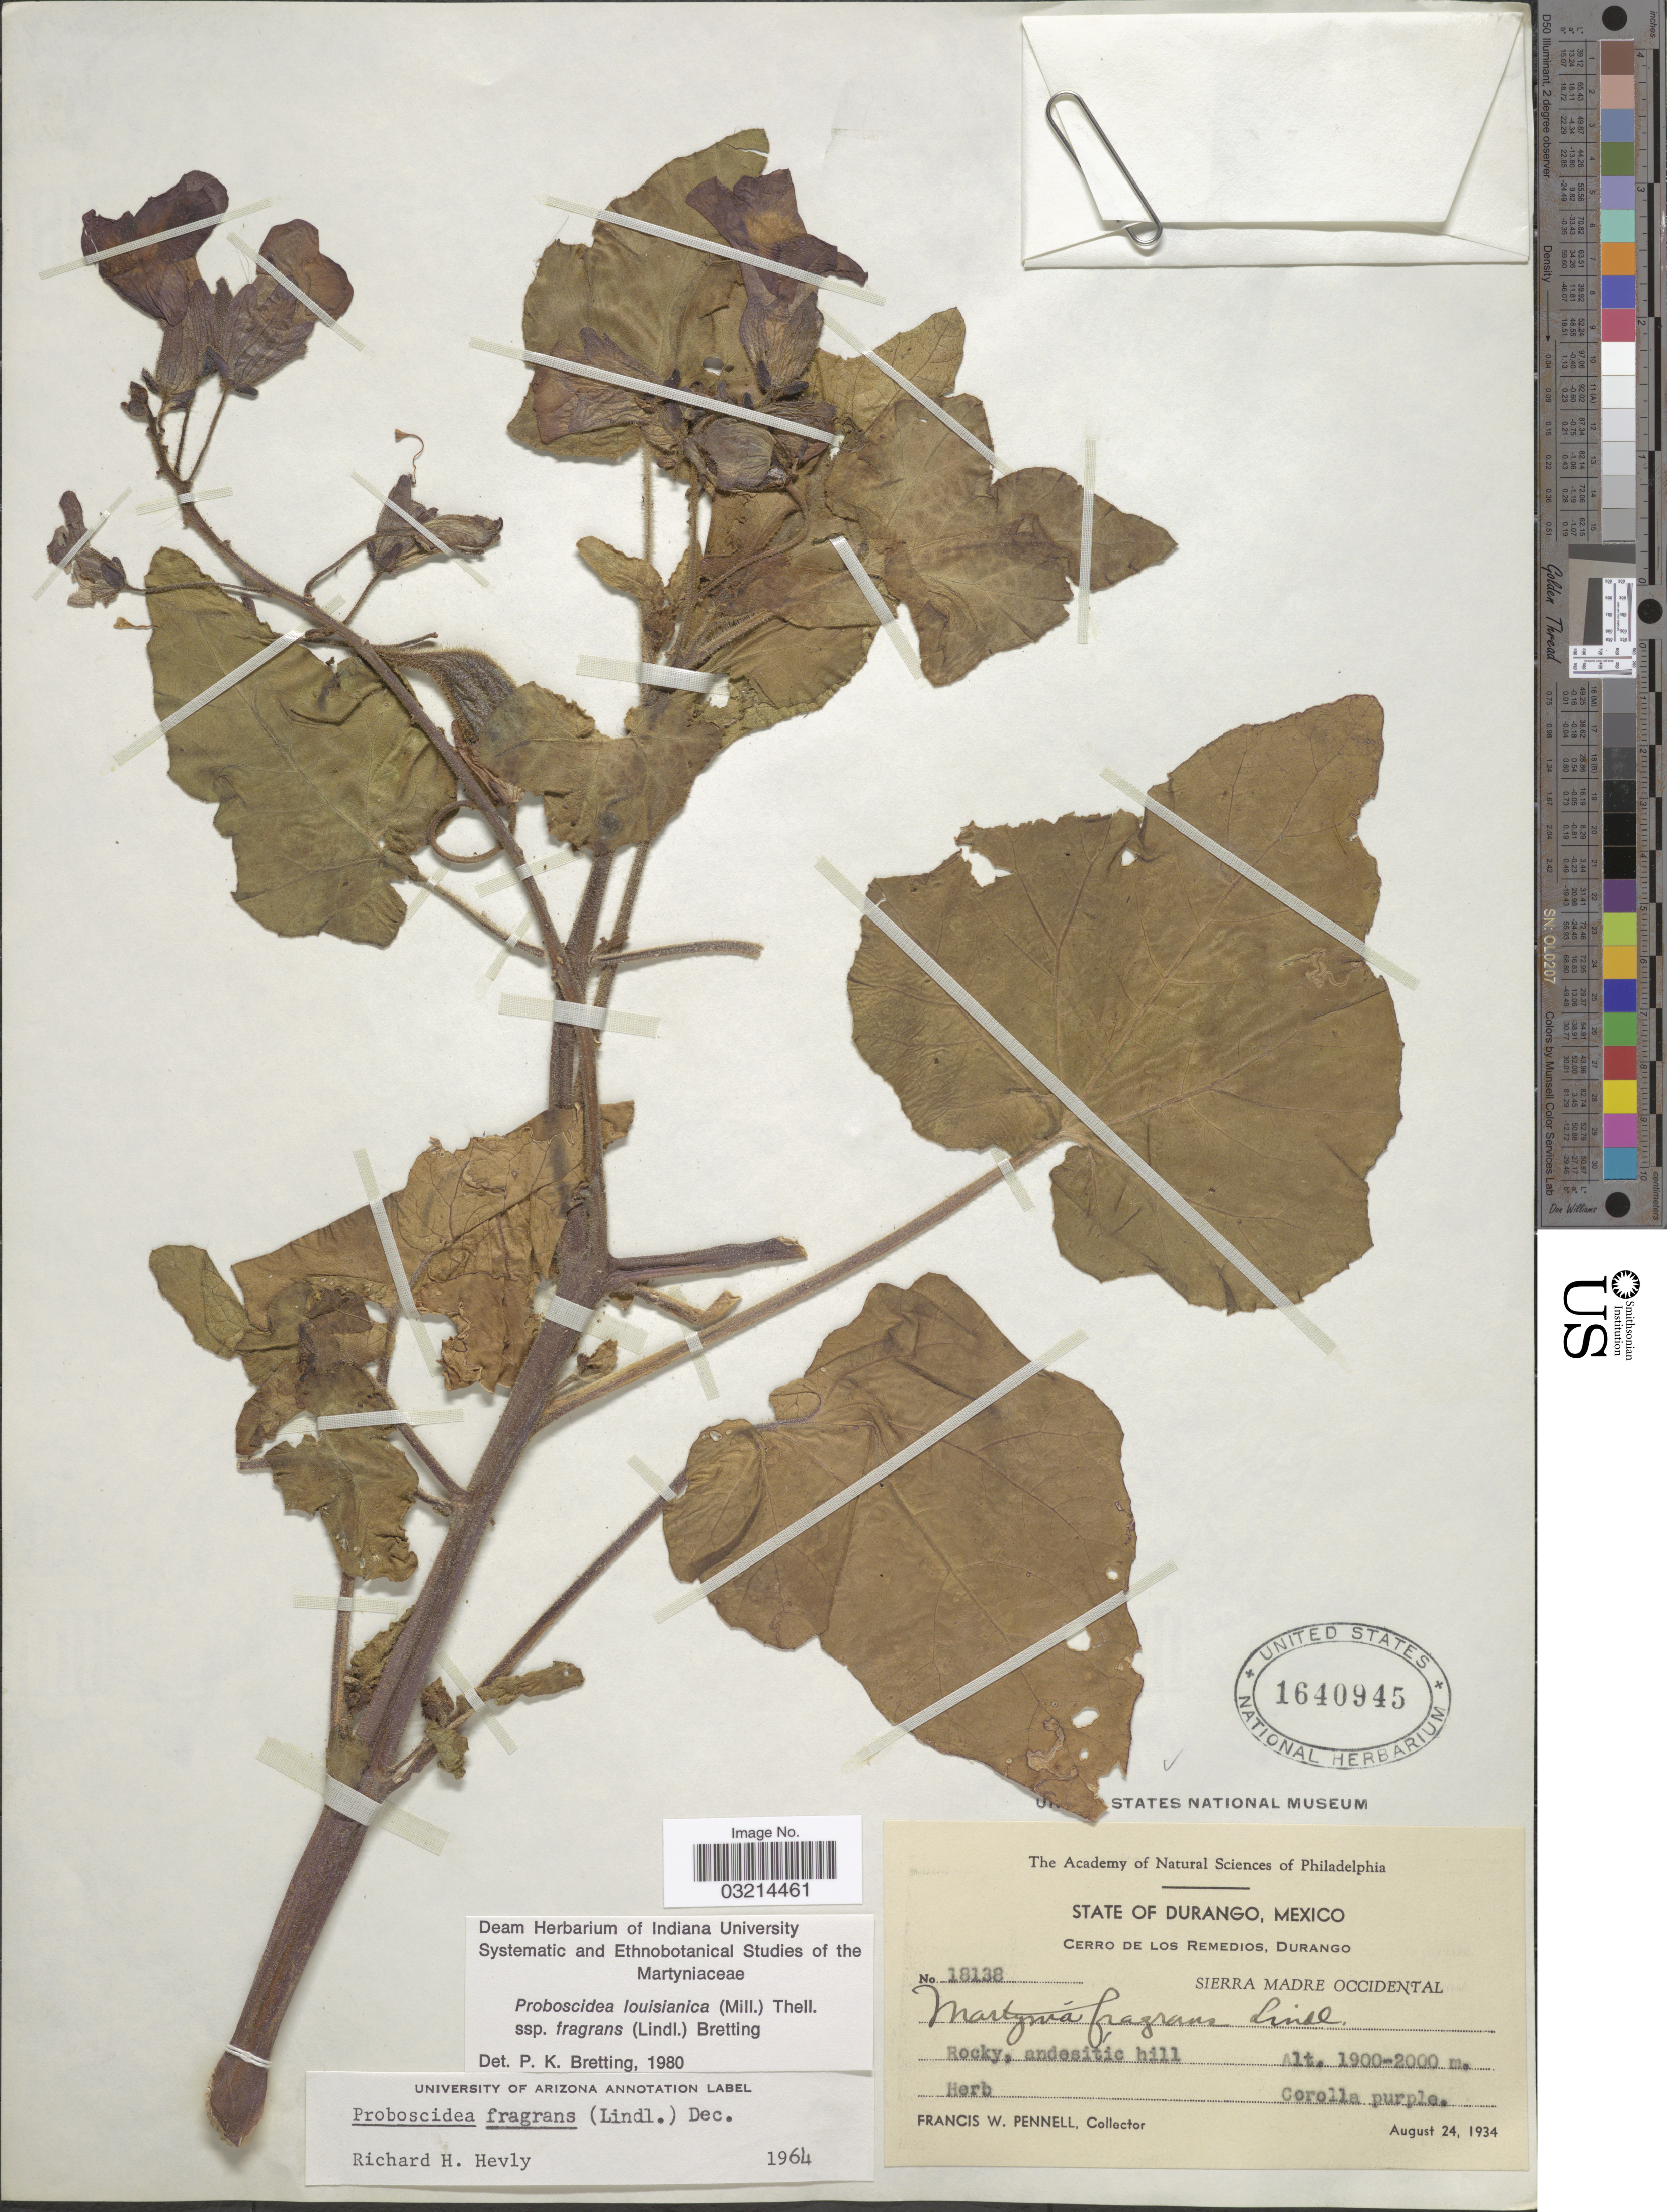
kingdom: Plantae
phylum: Tracheophyta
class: Magnoliopsida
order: Lamiales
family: Martyniaceae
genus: Proboscidea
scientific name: Proboscidea louisianica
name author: Thell.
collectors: F. W. Pennell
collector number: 18138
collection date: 1934-08-24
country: Mexico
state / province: Durango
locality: Cerro de Los Remedios, Sierra Madre Occidental.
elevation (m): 1900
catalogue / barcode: US 1640945